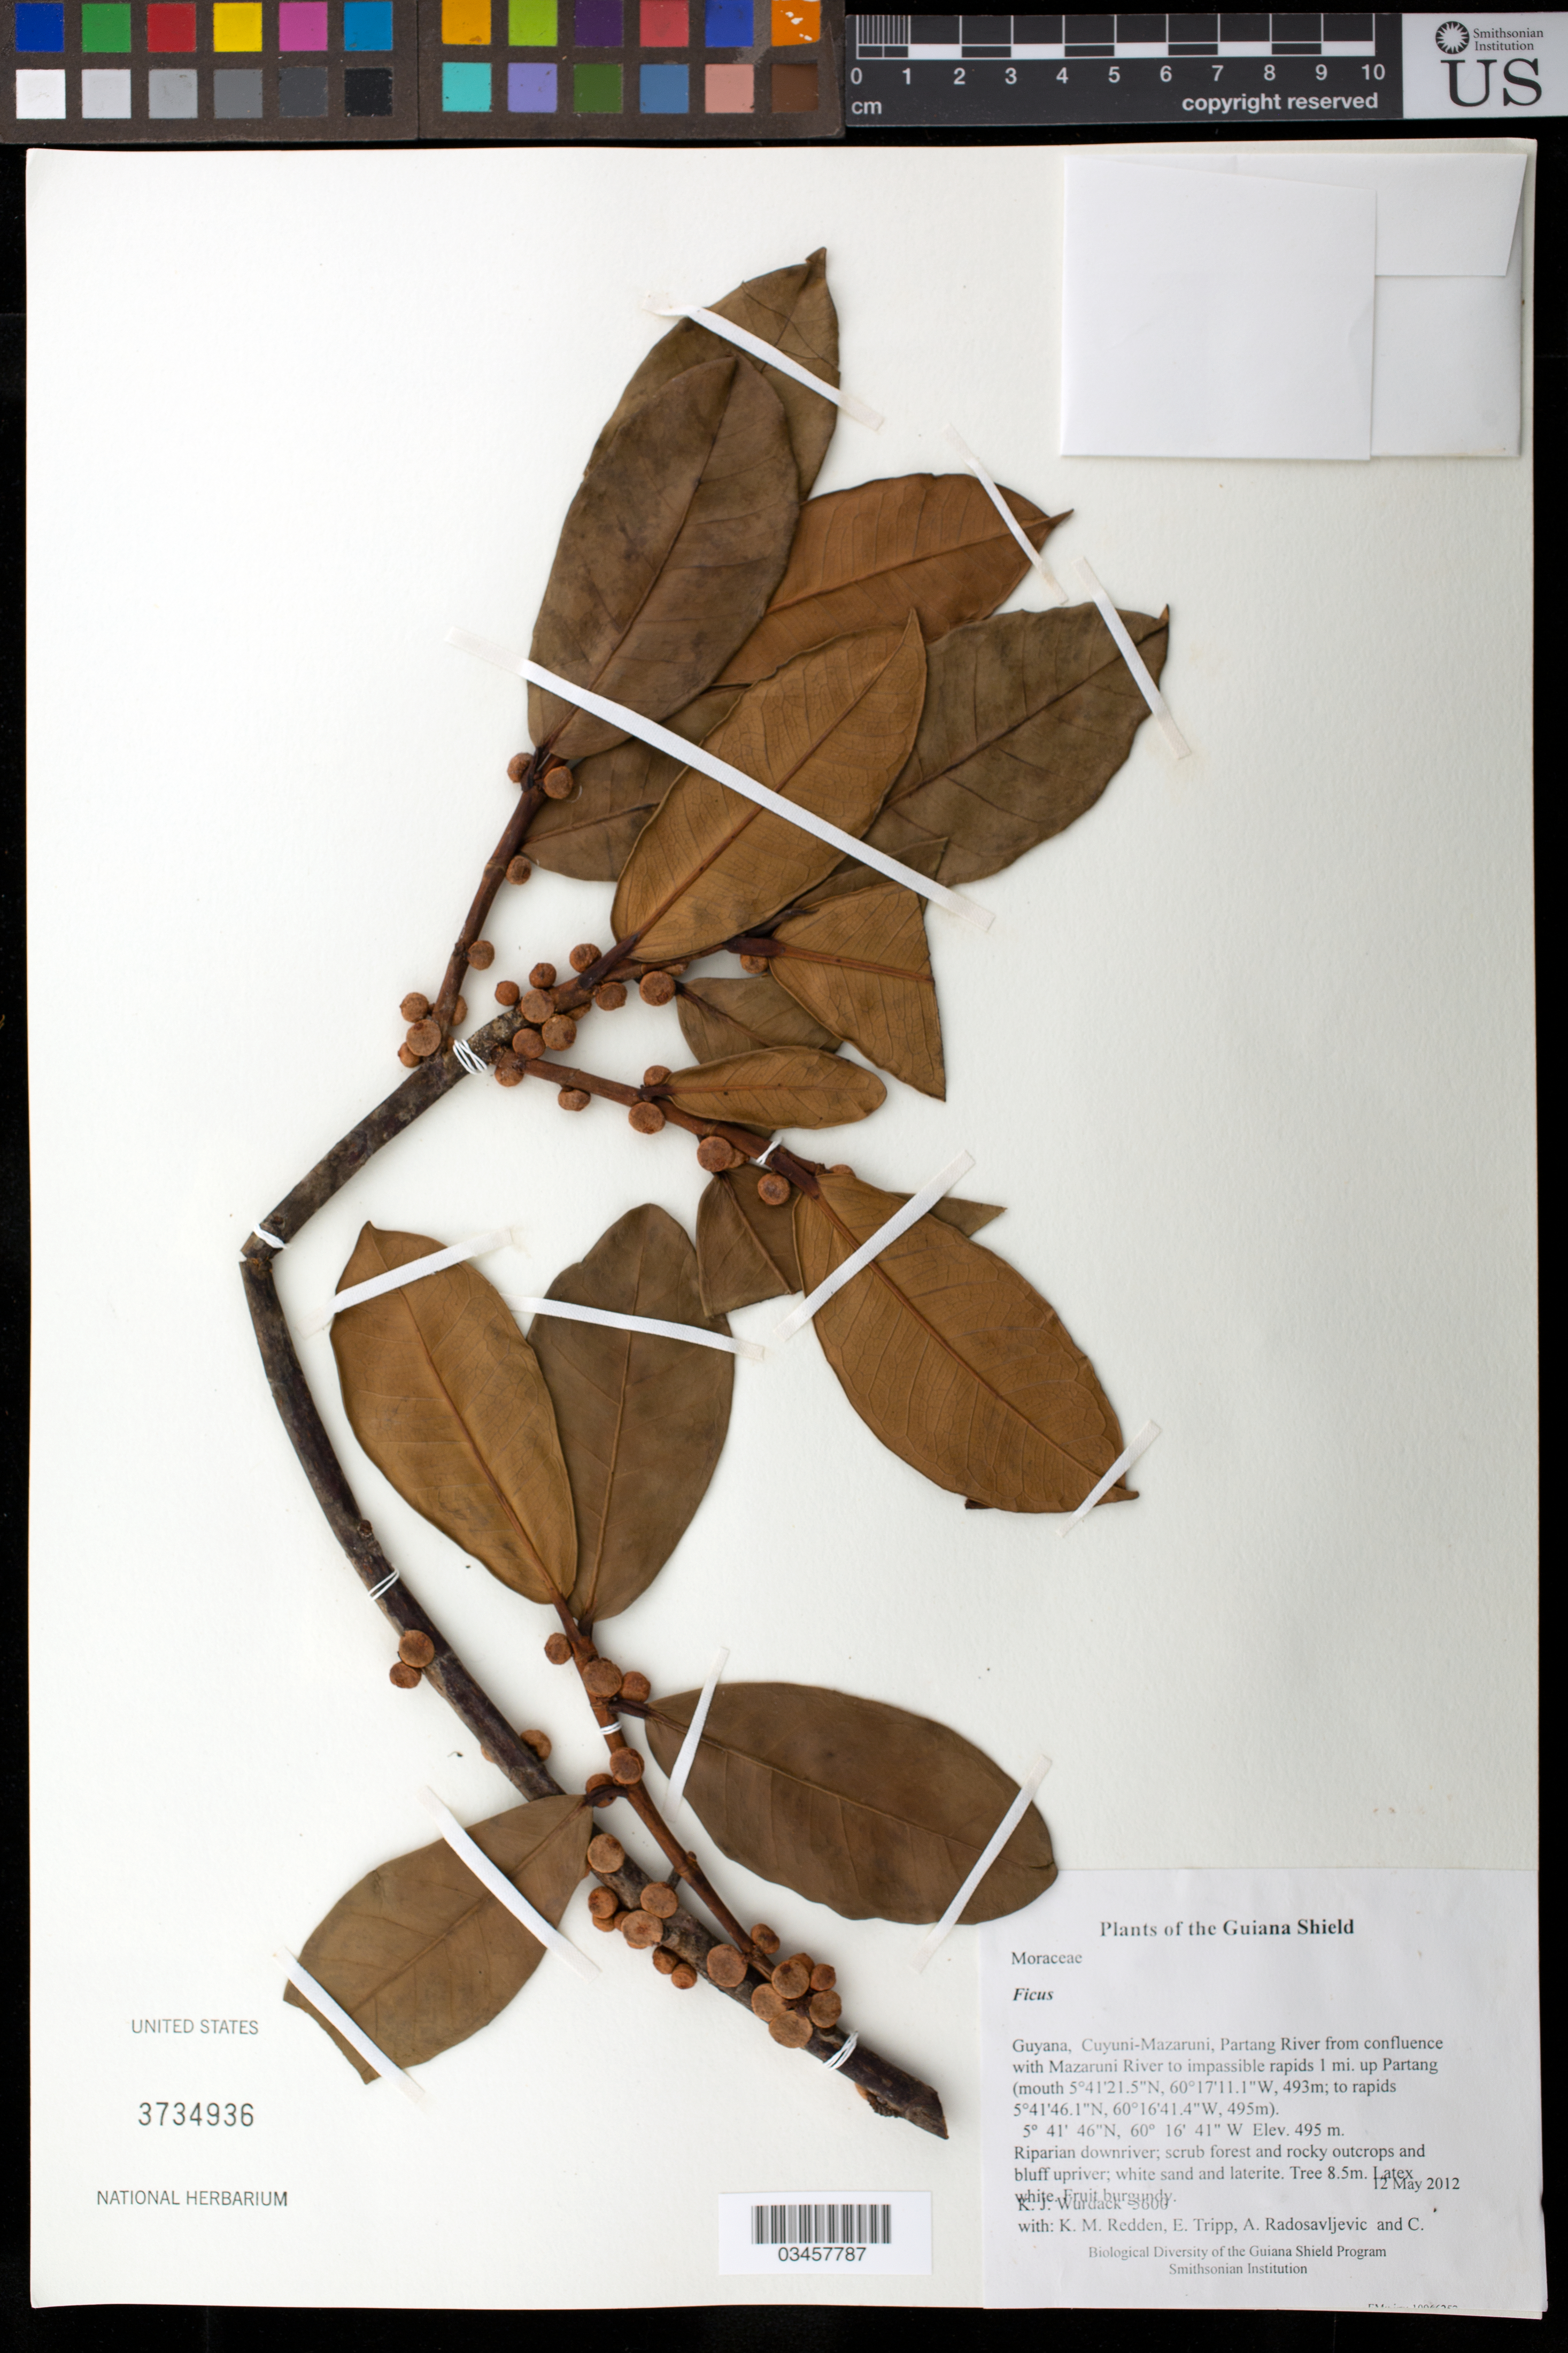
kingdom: Plantae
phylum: Tracheophyta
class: Magnoliopsida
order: Rosales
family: Moraceae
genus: Ficus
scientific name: Ficus sp.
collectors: K. Wurdack, K. M. Redden, E. Tripp, A. Radosavljevic & C. Jacobis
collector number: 5600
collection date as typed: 12 May 2012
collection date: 2012-05-12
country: Guyana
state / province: Cuyuni-Mazaruni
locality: Partang River from confluence with Mazaruni River to impassible rapids 1 mi. up Partang (mouth 5°41'21.5"N, 60°17'11.1"W, 493m; to rapids 5°41'46.1"N, 60°16'41.4"W, 495m)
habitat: Riparian downriver; scrub forest and rocky outcrops and bluff upriver; white sand and laterite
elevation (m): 495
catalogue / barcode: US 3734936